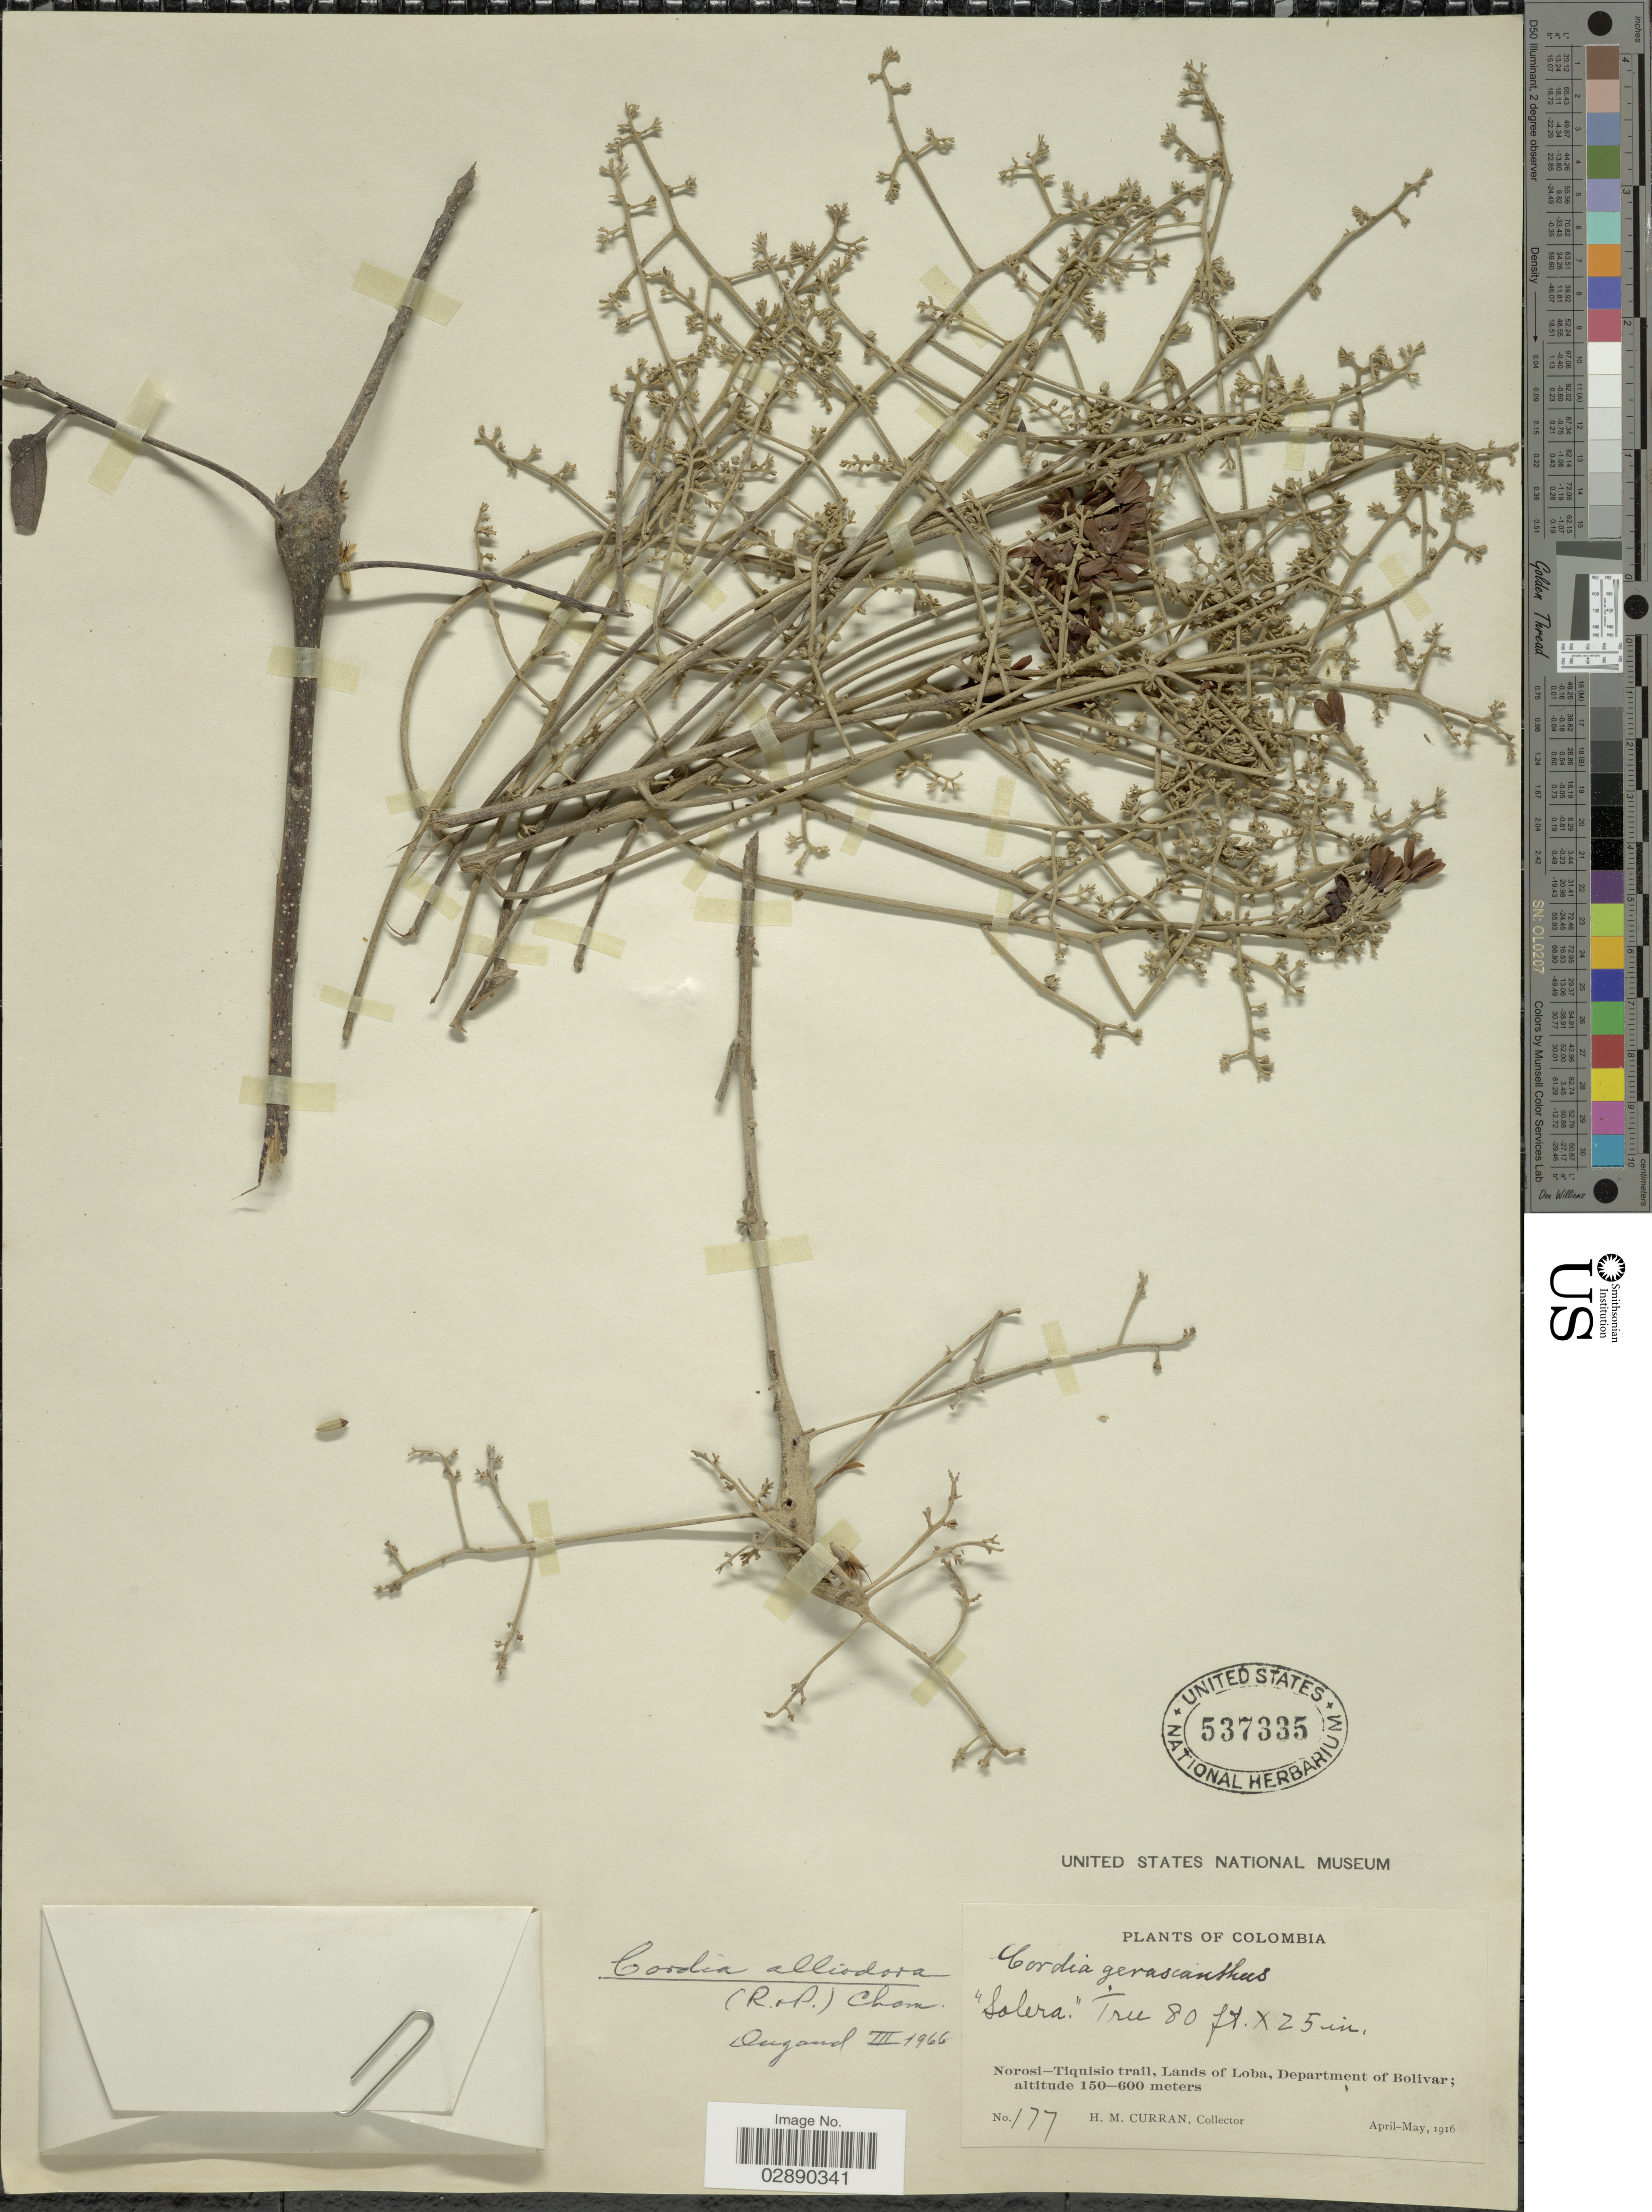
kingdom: Plantae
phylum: Tracheophyta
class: Magnoliopsida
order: Boraginales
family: Cordiaceae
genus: Cordia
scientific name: Cordia alliodora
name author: (Ruiz & Pav.) Oken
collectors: H. M. Curran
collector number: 177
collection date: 1916-04/1916-05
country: Colombia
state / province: Bolívar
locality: Norosi-Tiquisio trail, Lands of Loba, Department of Bolivar.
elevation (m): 150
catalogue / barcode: US 537335